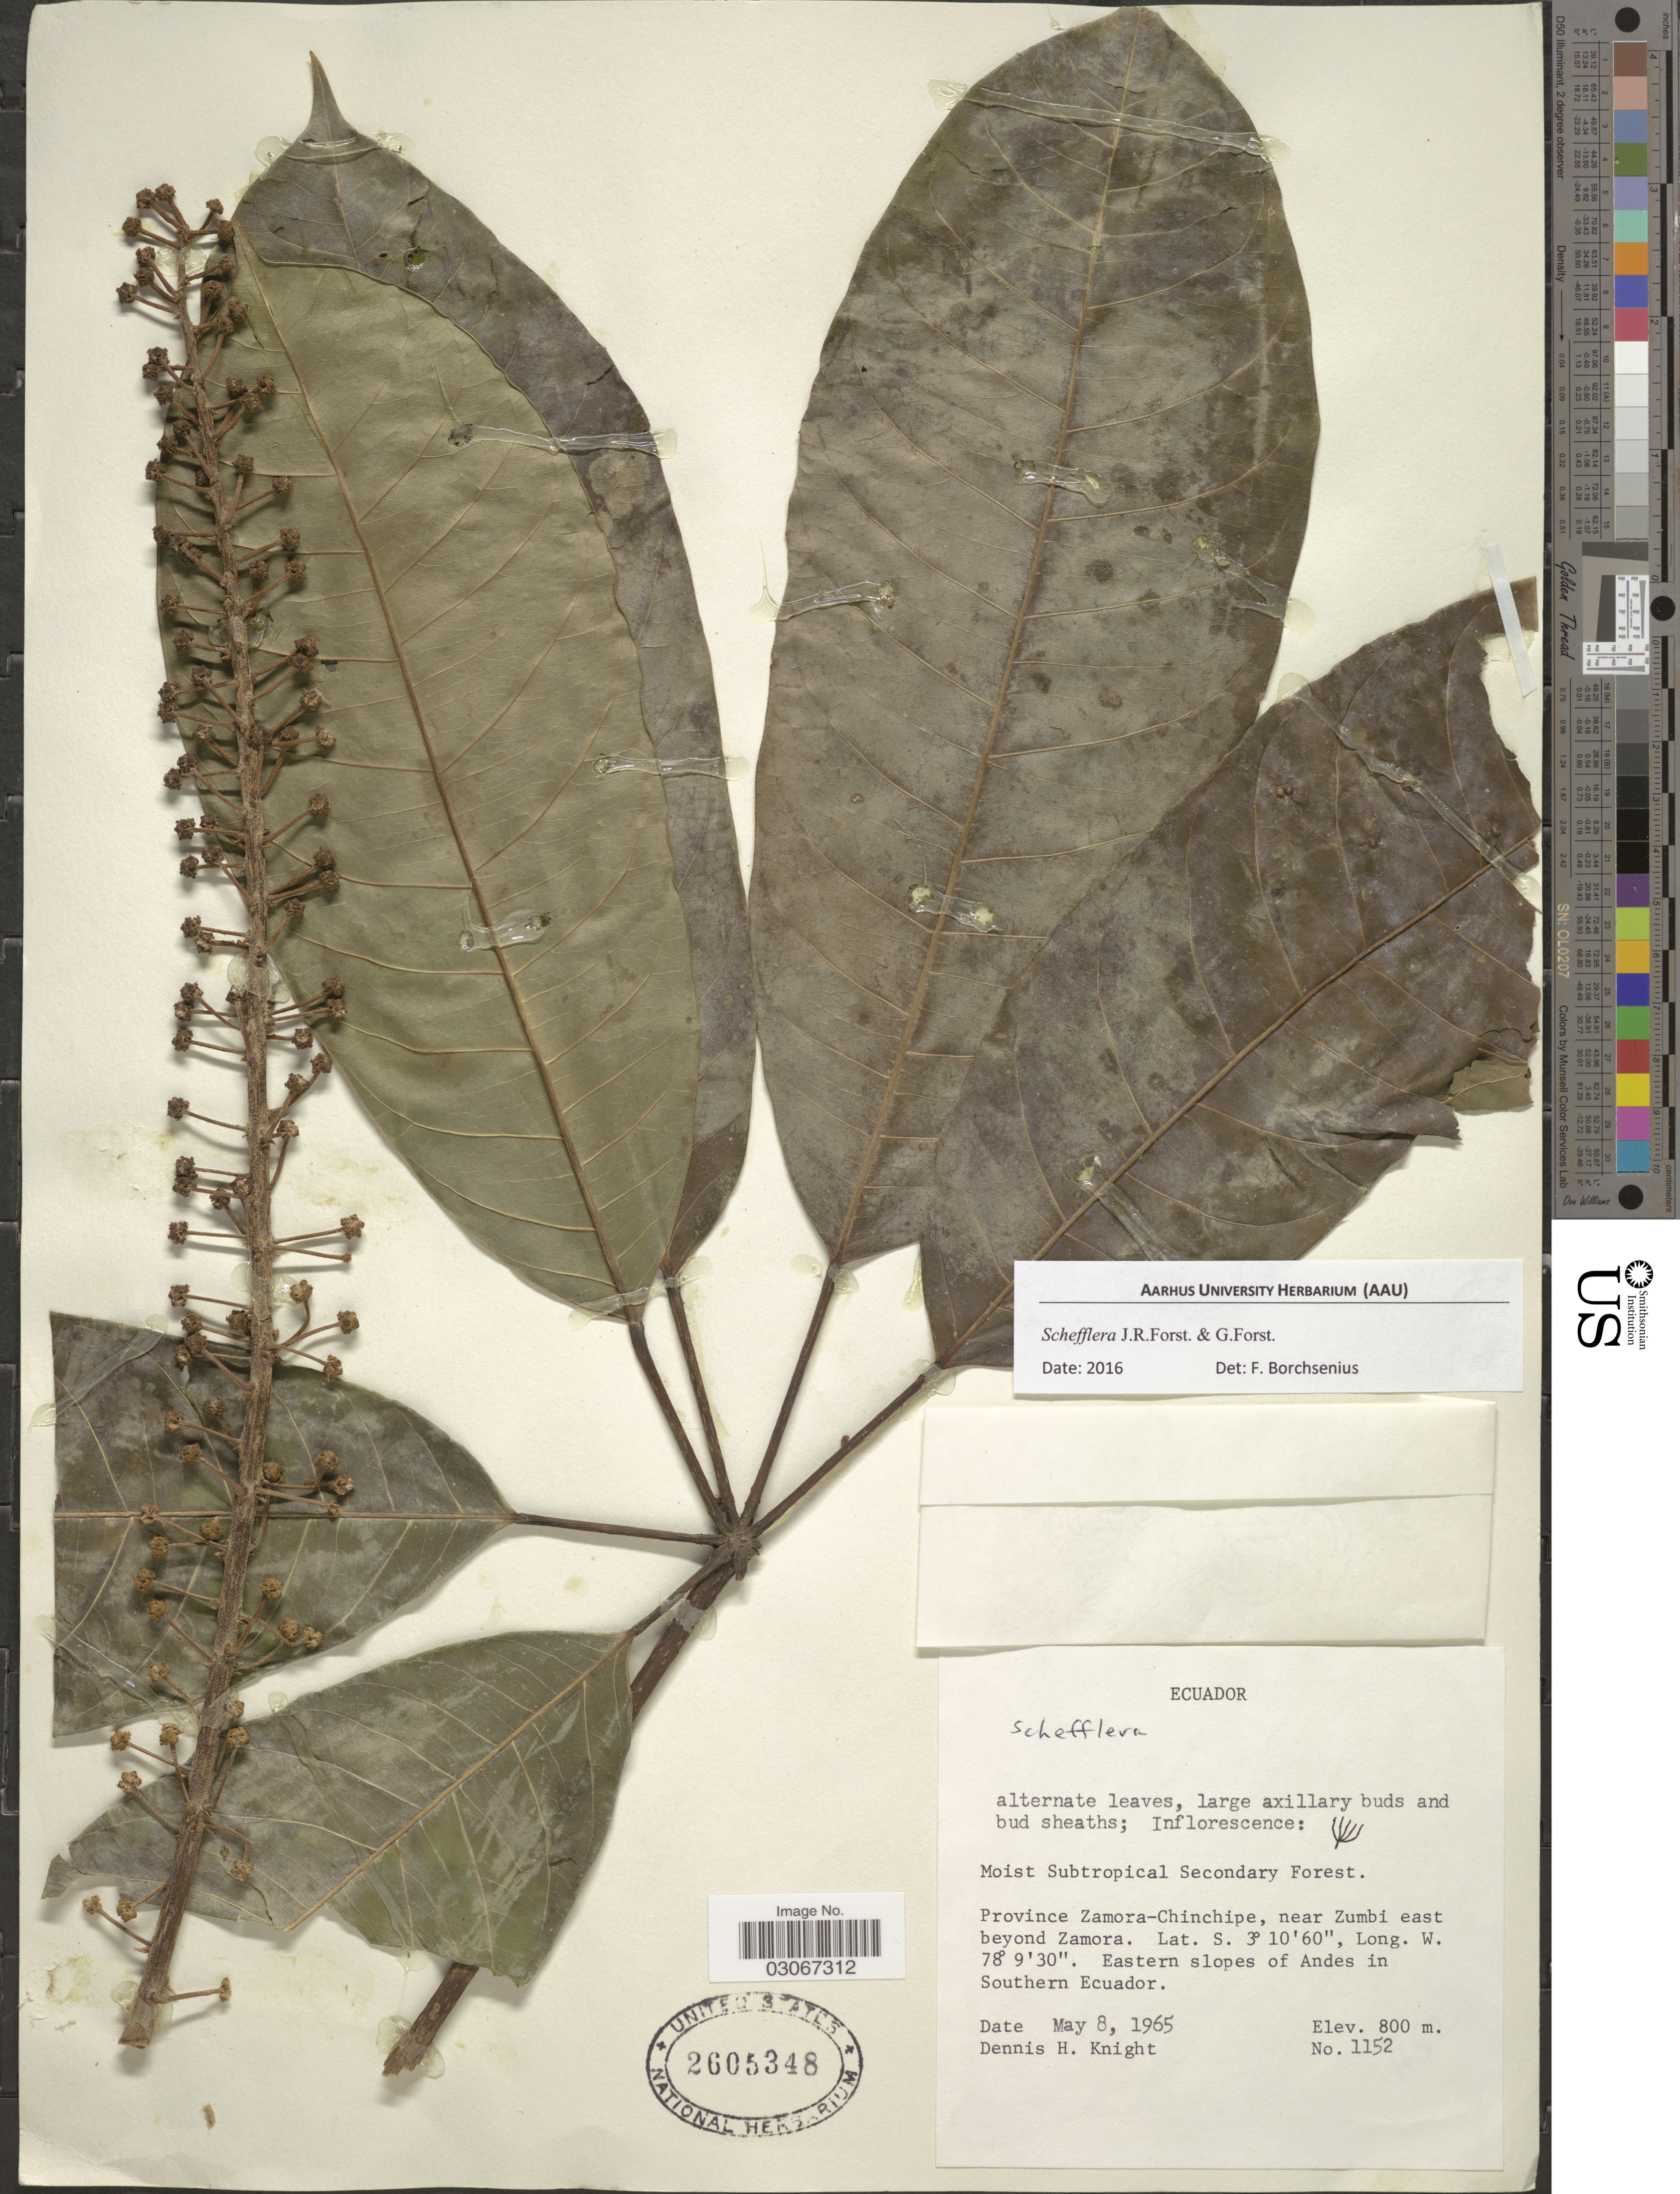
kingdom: Plantae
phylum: Tracheophyta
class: Magnoliopsida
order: Apiales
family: Araliaceae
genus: Schefflera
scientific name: Schefflera sp.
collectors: D. Knight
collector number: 1152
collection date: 1965-05-08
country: Ecuador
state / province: Zamora-Chinchipe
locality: Near Zumbi east beyond Zamora, Eastern slopes of Andes in Southern Ecuador.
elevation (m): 800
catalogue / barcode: US 2605348